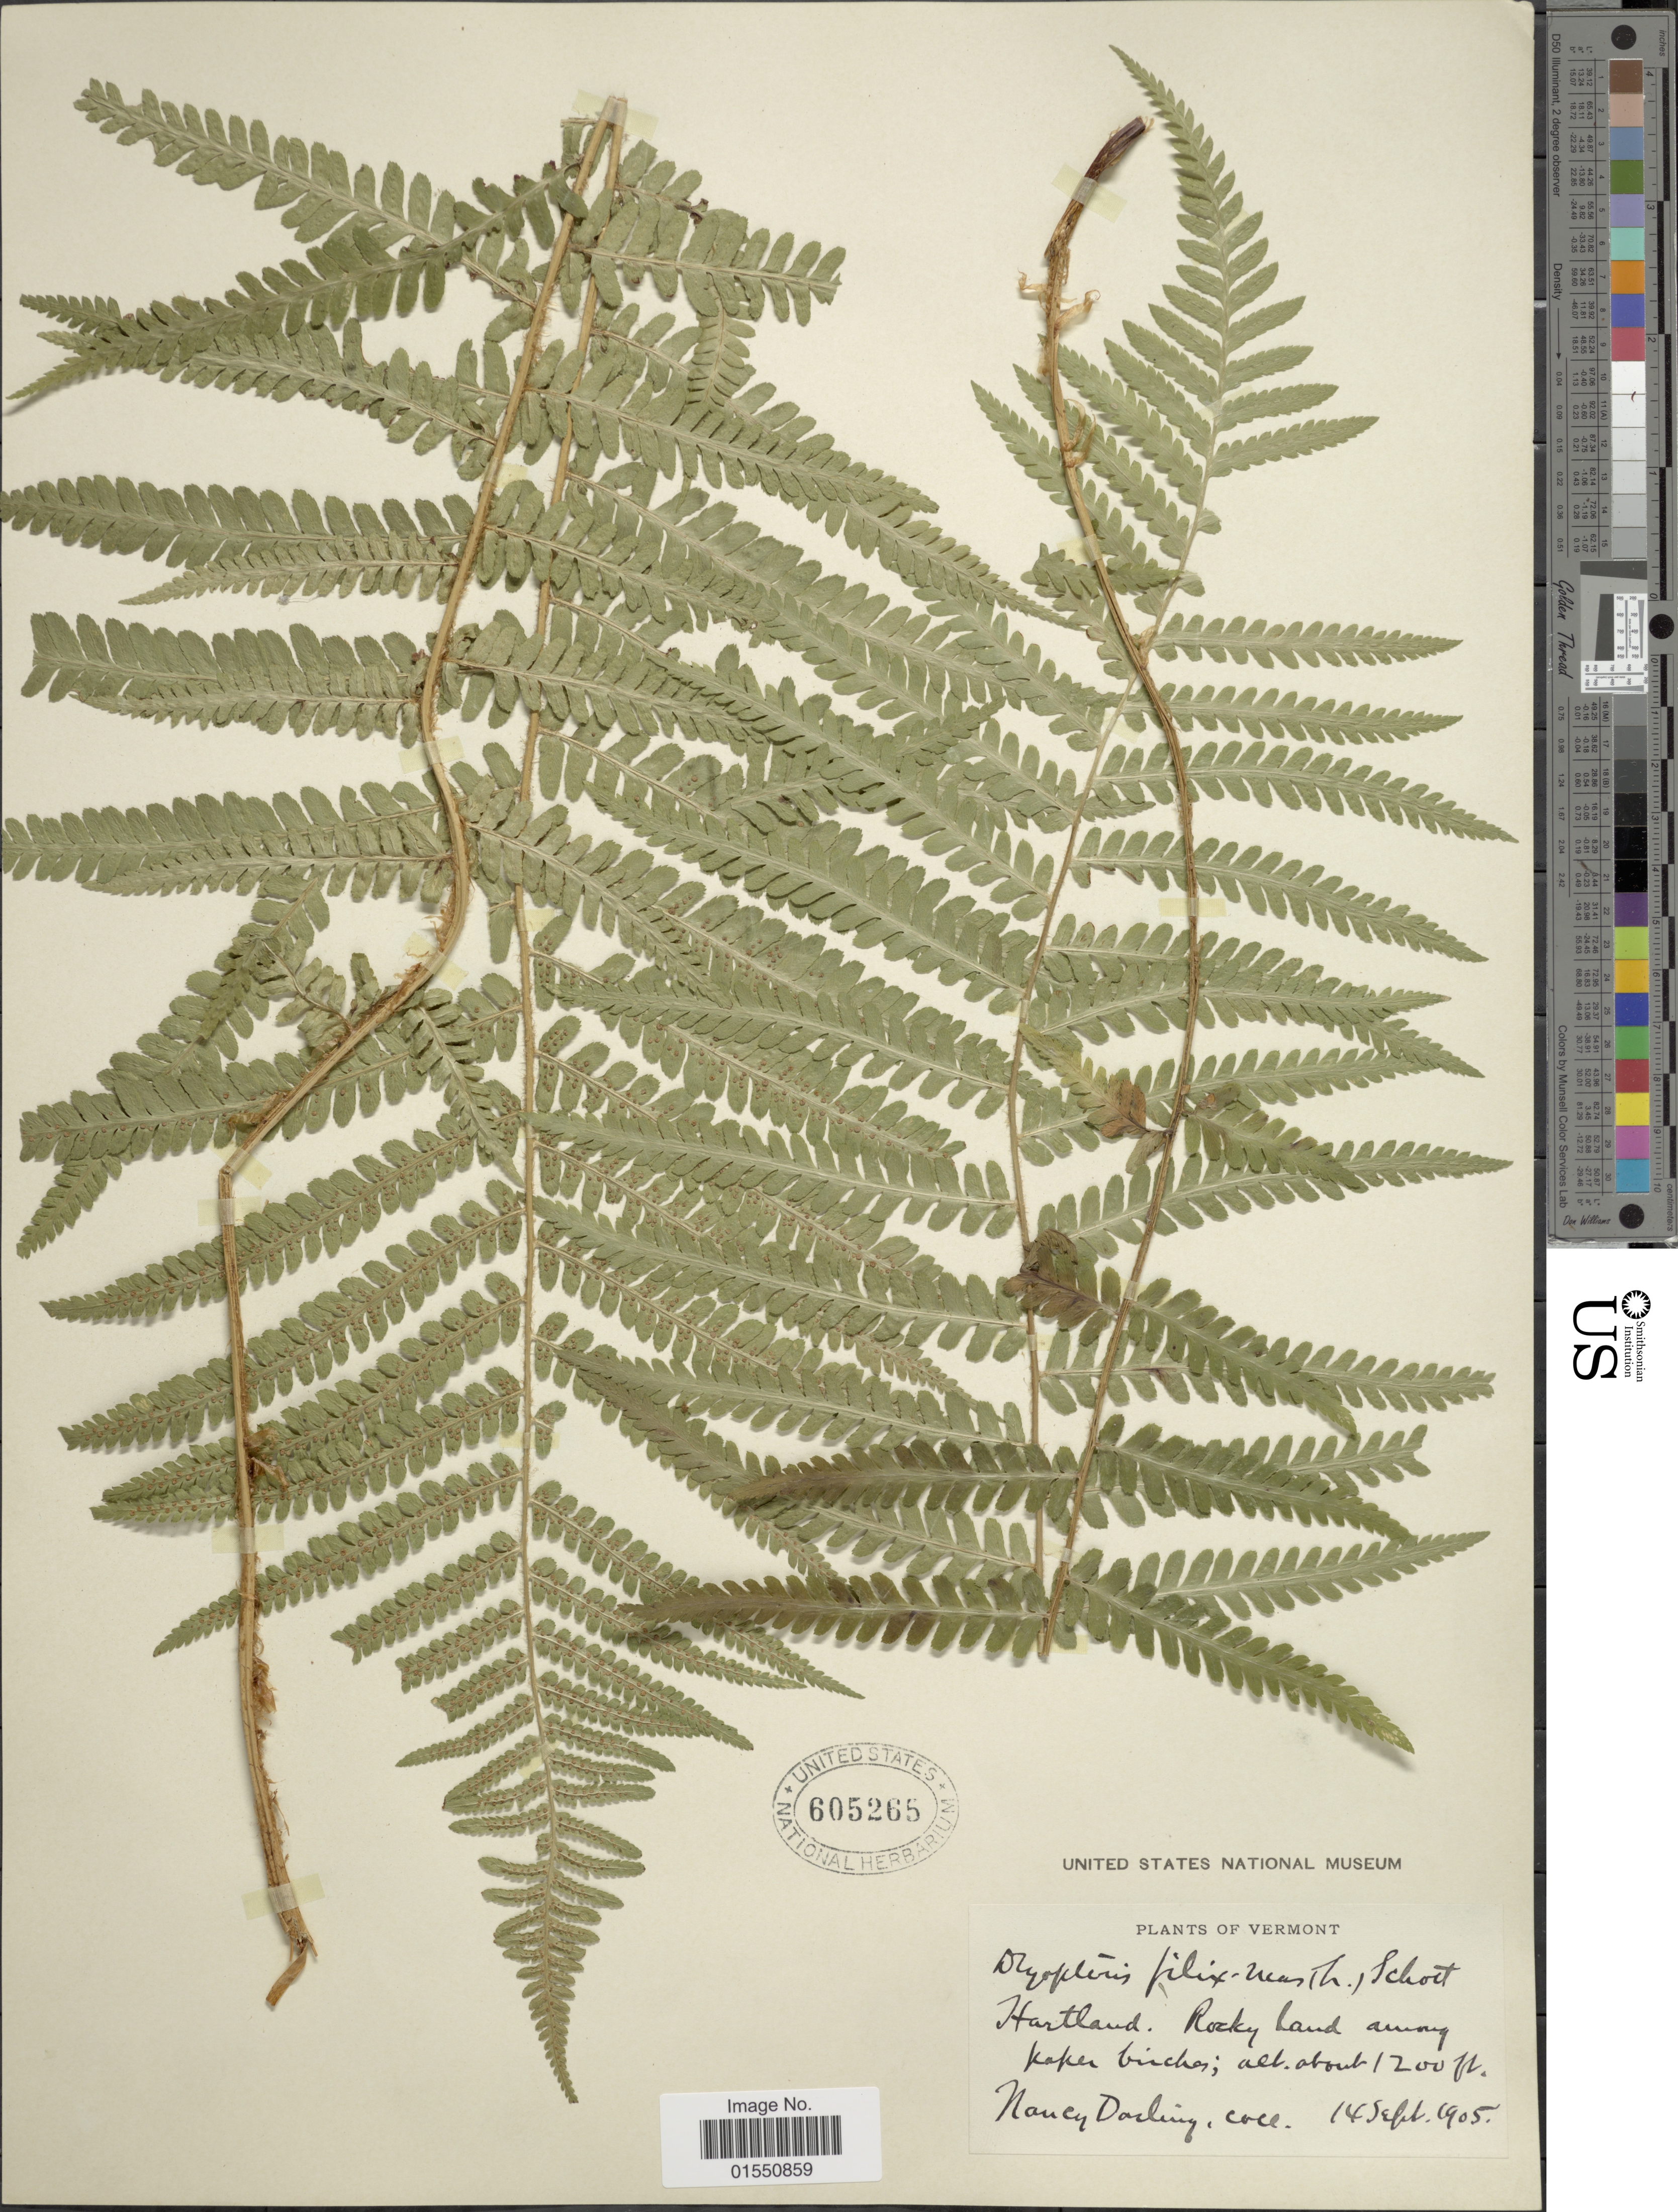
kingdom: Plantae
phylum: Tracheophyta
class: Polypodiopsida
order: Polypodiales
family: Dryopteridaceae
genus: Dryopteris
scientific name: Dryopteris filix-mas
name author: (L.) Schott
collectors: N. Darling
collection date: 1905-09-14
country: United States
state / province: Vermont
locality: Hartland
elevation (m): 366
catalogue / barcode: US 605265